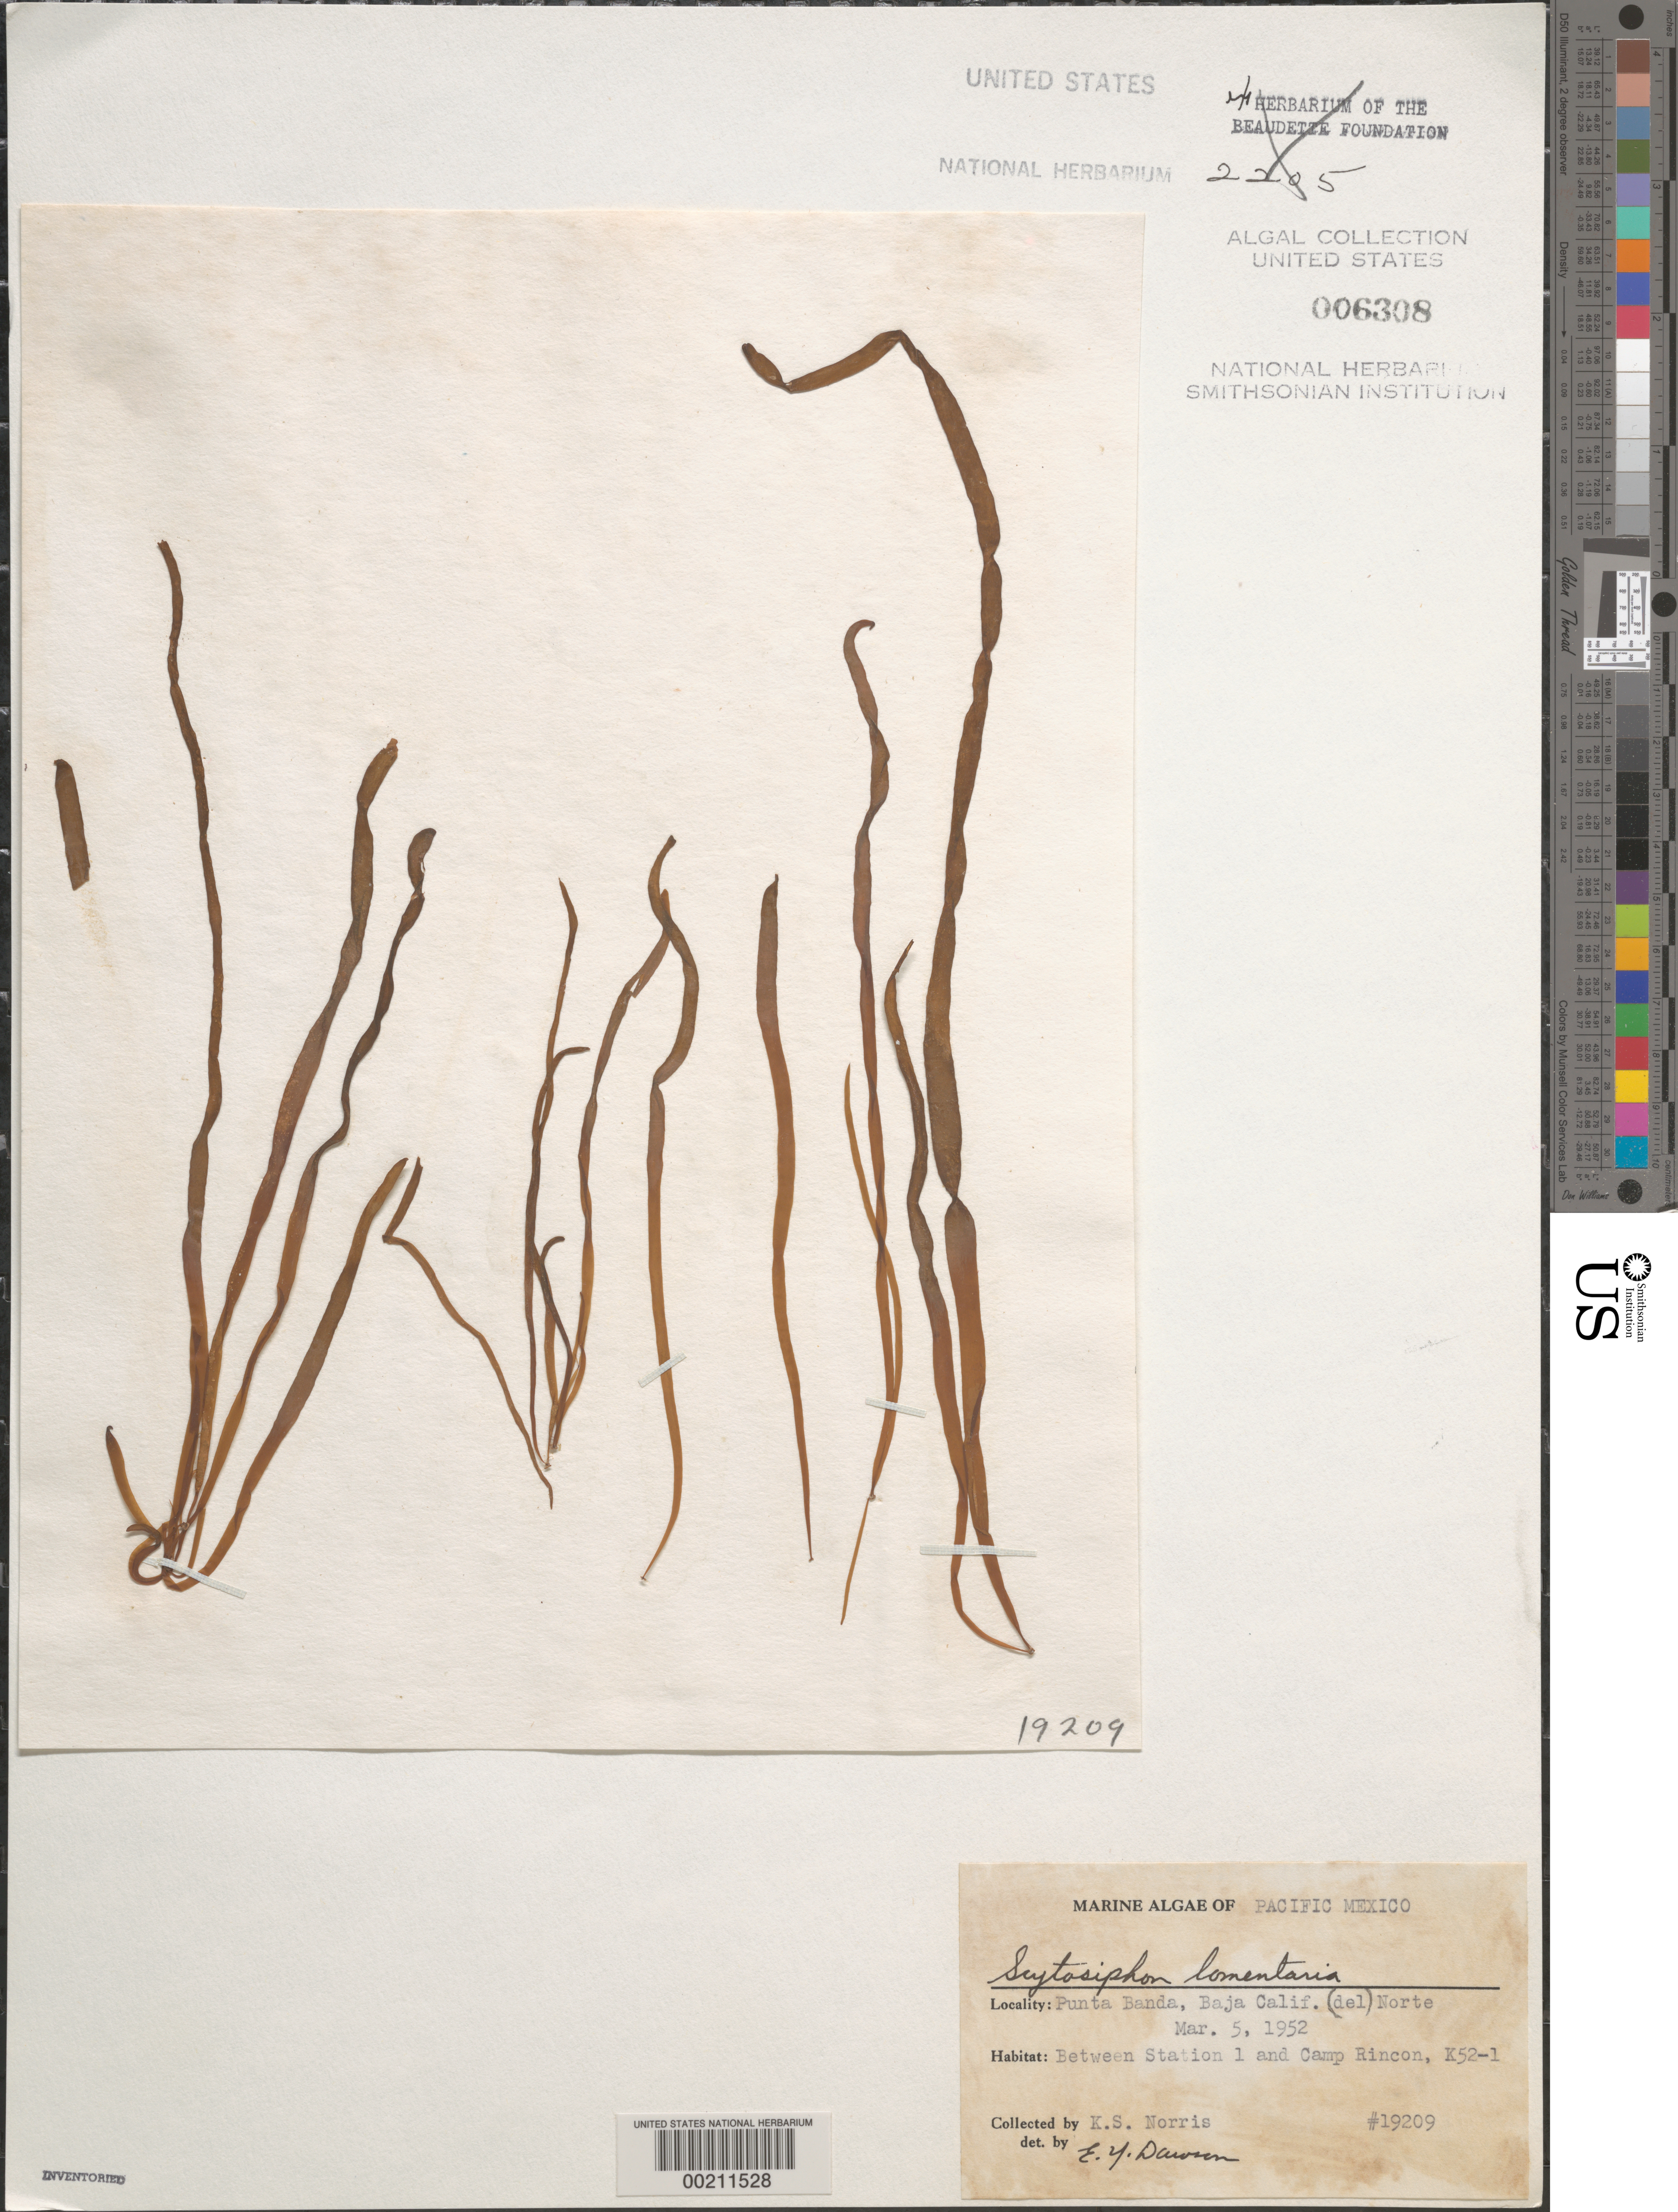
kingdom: Chromista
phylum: Ochrophyta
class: Phaeophyceae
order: Scytosiphonales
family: Scytosiphonaceae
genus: Scytosiphon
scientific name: Scytosiphon lomentaria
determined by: Dawson, E. Y.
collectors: K. S. Norris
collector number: EYD 19209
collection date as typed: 05 Mar 1952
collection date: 1952-03-05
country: Mexico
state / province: Baja California Norte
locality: Punta Banda between Station 1 and Camp Rincon, K52-1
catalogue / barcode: US 6308